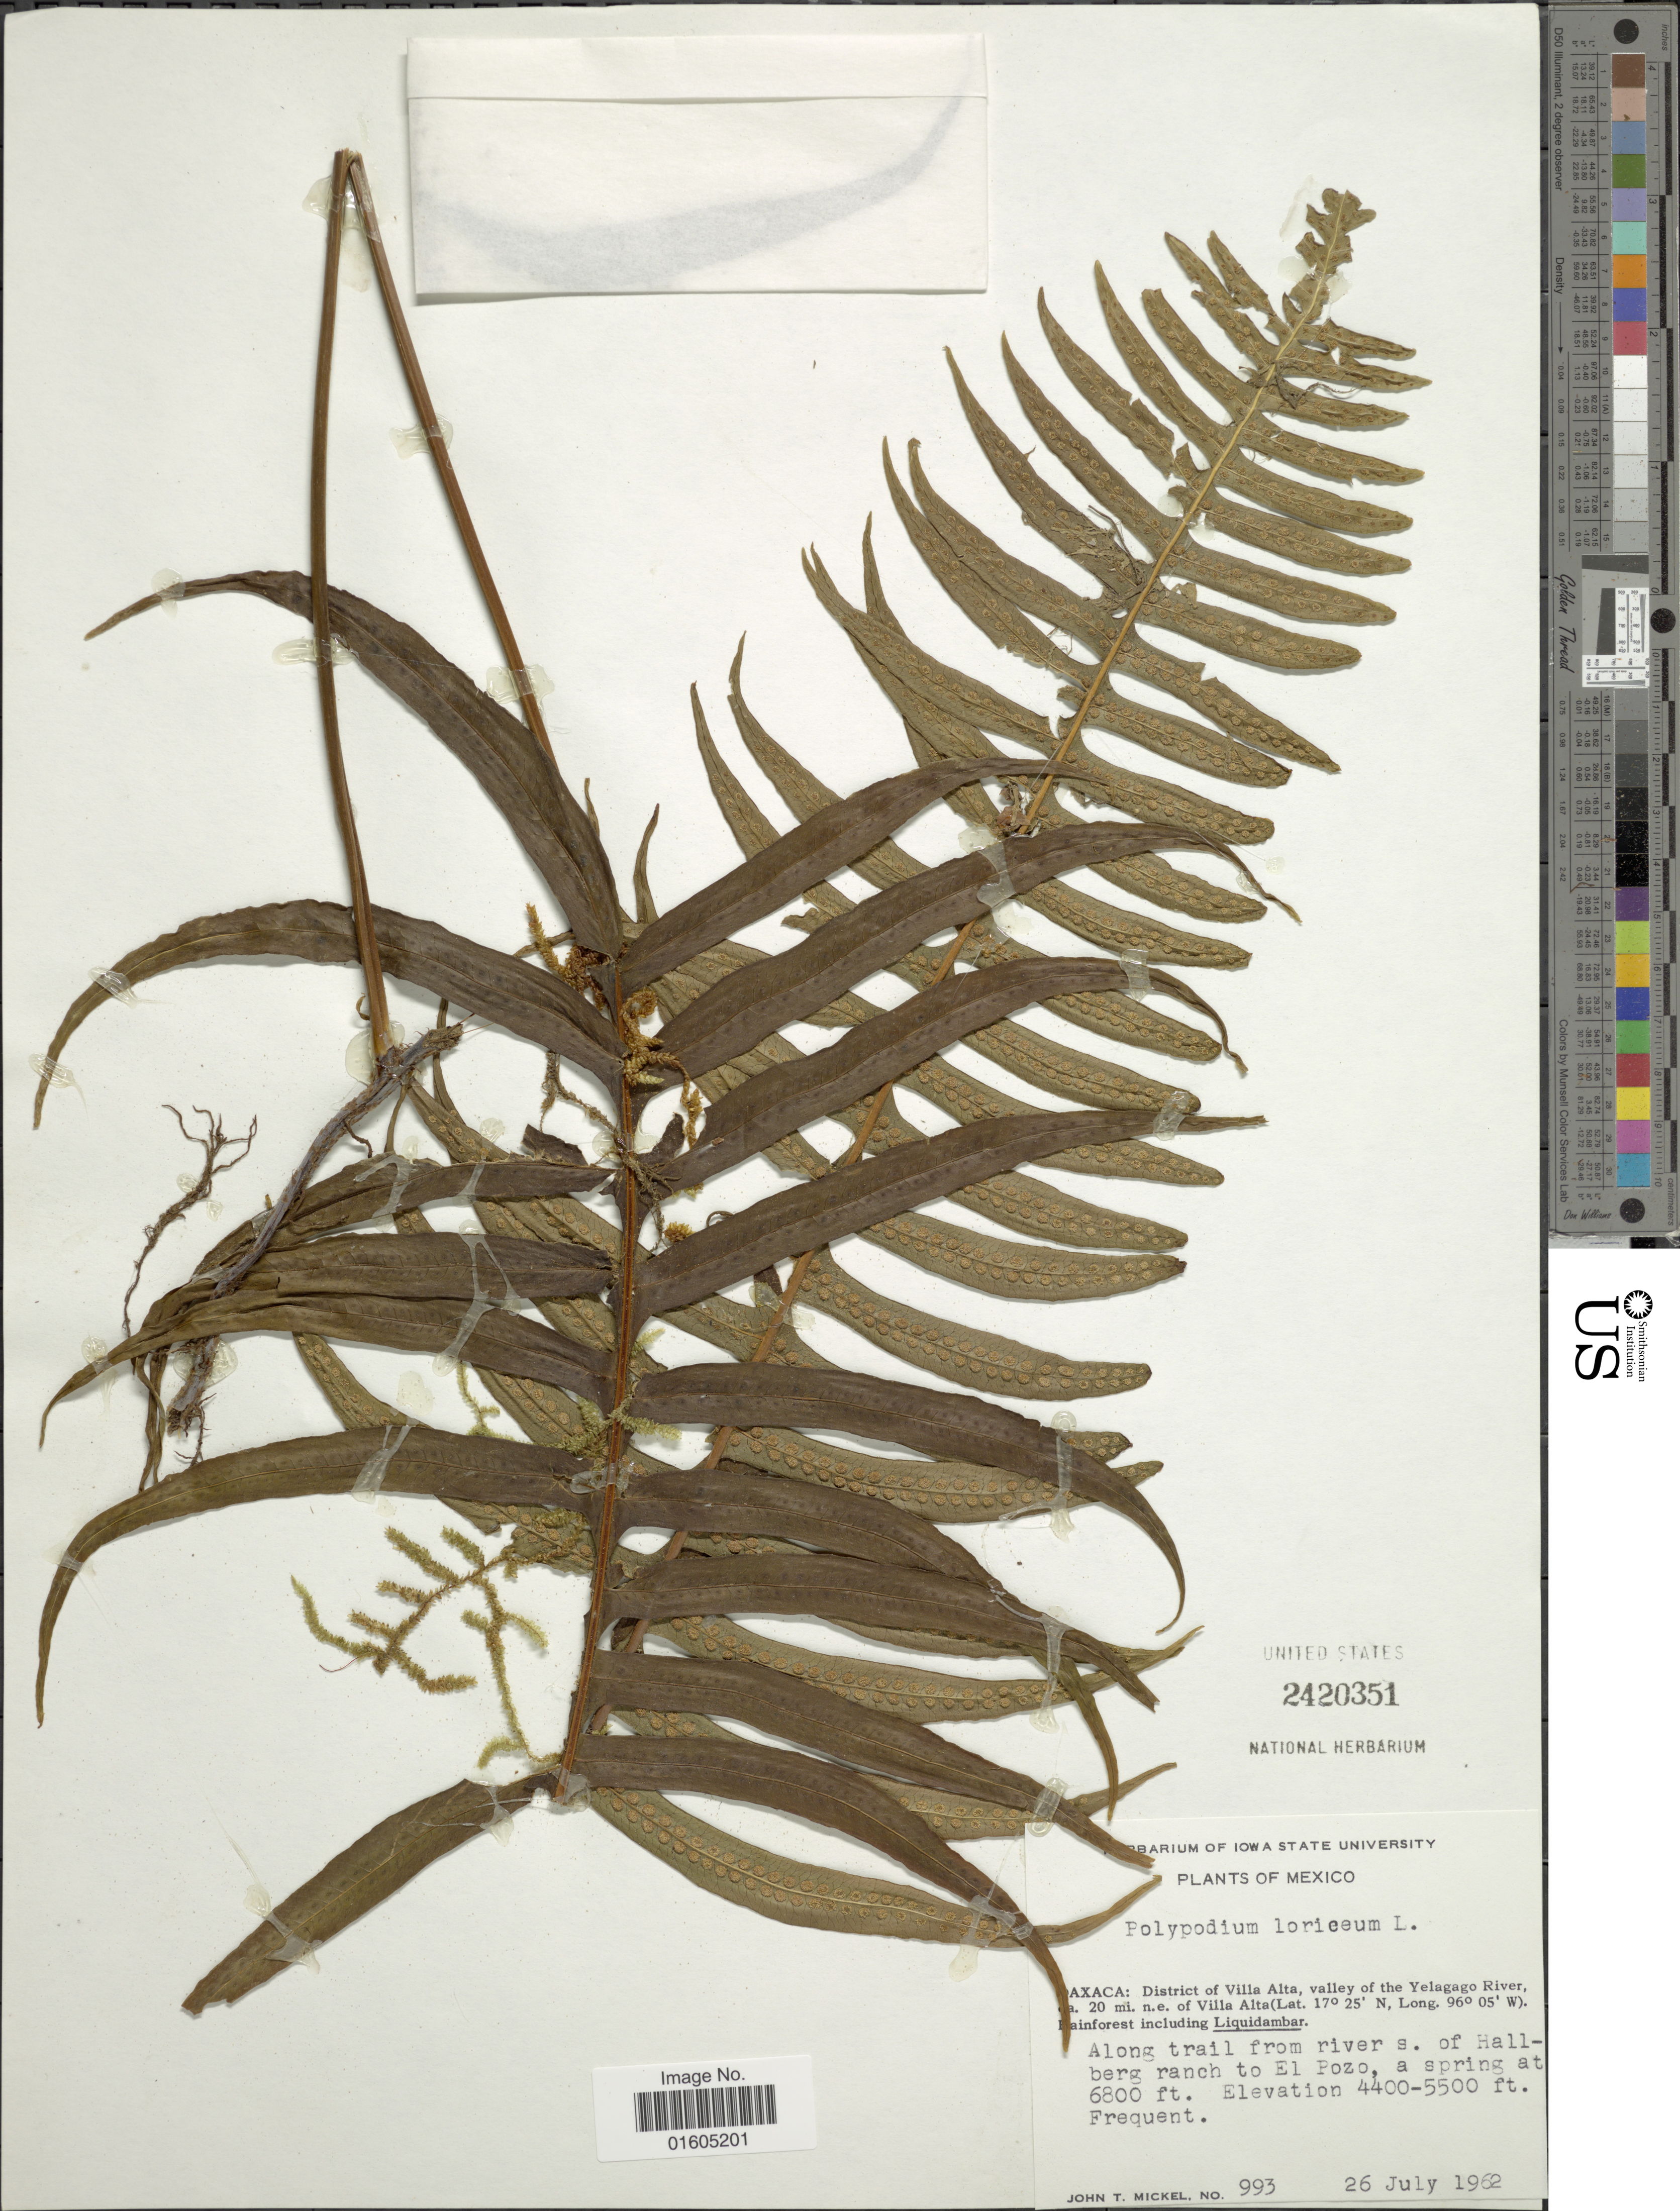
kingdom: Plantae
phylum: Tracheophyta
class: Polypodiopsida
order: Polypodiales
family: Polypodiaceae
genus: Serpocaulon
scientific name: Serpocaulon loriceum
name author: (L.) A.R. Sm.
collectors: J. T. Mickel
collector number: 993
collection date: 1962-07-26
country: Mexico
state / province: Oaxaca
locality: Mexico. Oaxacaz: District of Villa Alta, valley of the Yelagago RIver ca. 20 mi. n.e. of Villa Alta. Rainforest including Liquidambar.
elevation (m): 1341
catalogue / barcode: US 2420351